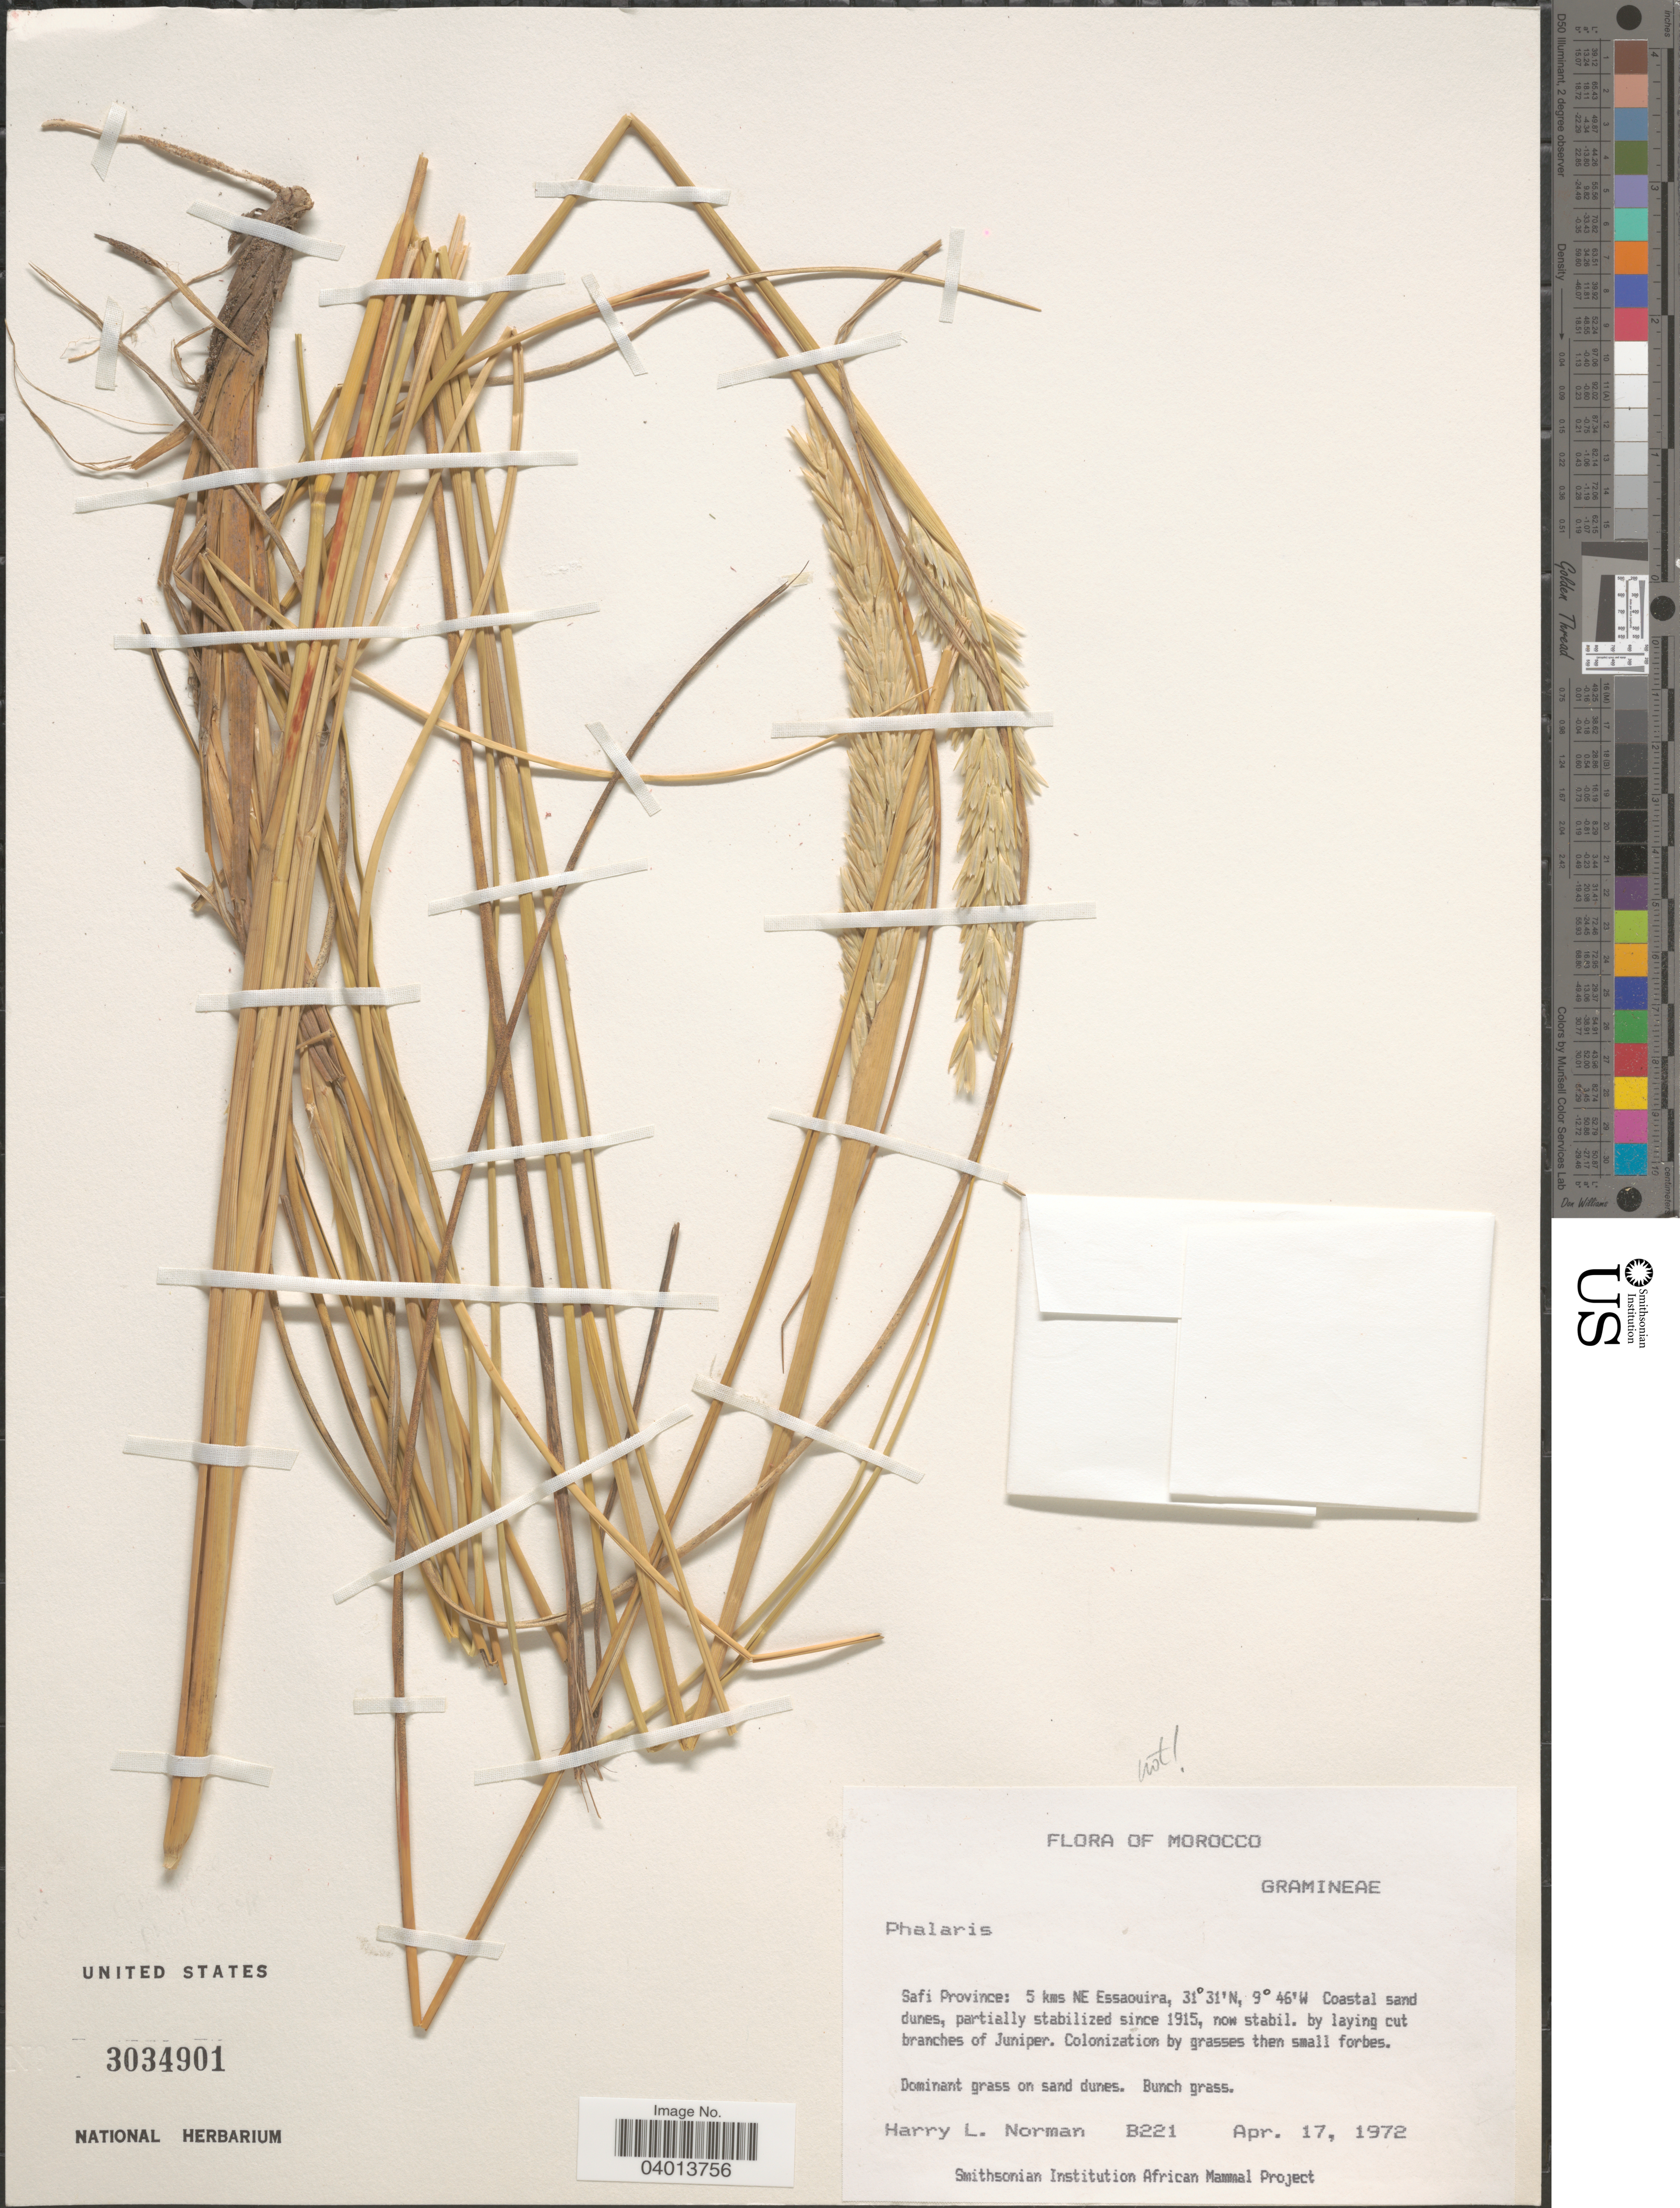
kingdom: Plantae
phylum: Tracheophyta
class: Liliopsida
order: Poales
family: Poaceae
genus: Phalaris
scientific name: Phalaris sp.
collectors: Norman, H.L.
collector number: B221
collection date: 1972-04-17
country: Morocco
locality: Safi Province: 5 kms NE Essaouira.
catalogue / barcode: US 3034901